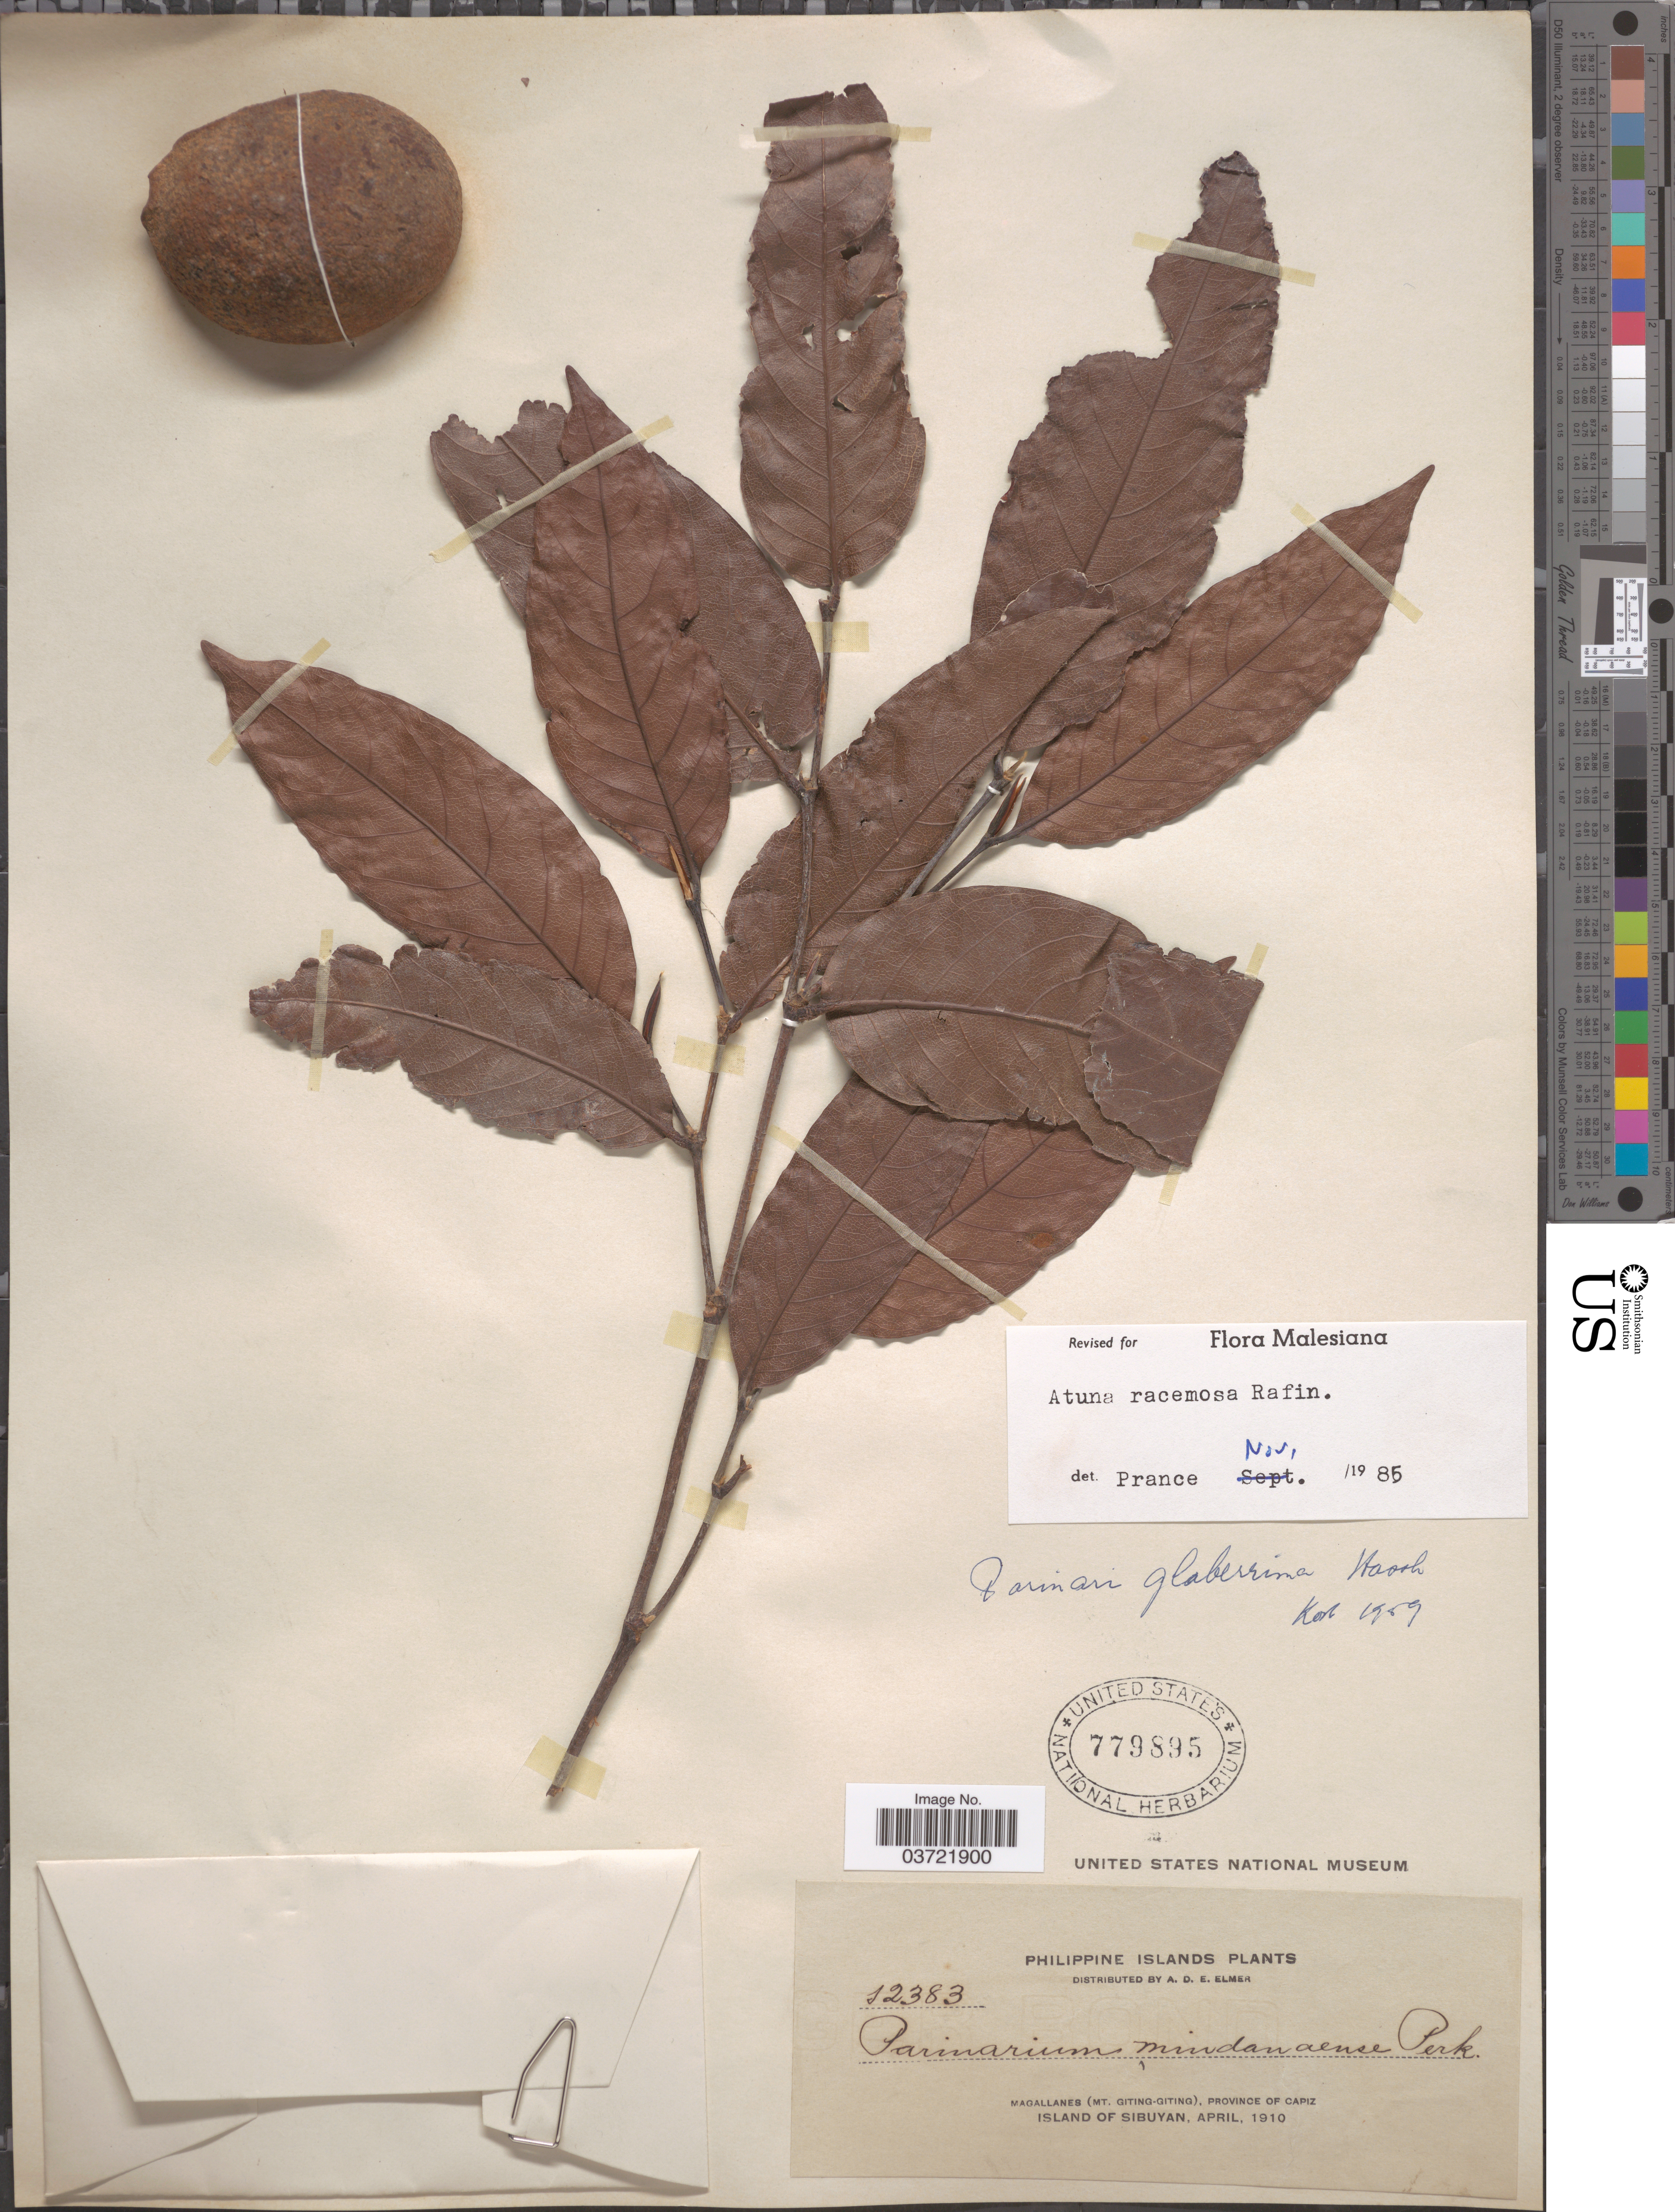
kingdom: Plantae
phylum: Tracheophyta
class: Magnoliopsida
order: Malpighiales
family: Chrysobalanaceae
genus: Atuna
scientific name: Atuna racemosa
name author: Raf.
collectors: A. D. E. Elmer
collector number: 12383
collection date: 1910-04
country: Philippines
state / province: Western Visayas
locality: Magallanes (Mt. Giting-Giting), Province of Capiz. Island of Sibuyan.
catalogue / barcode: US 779895